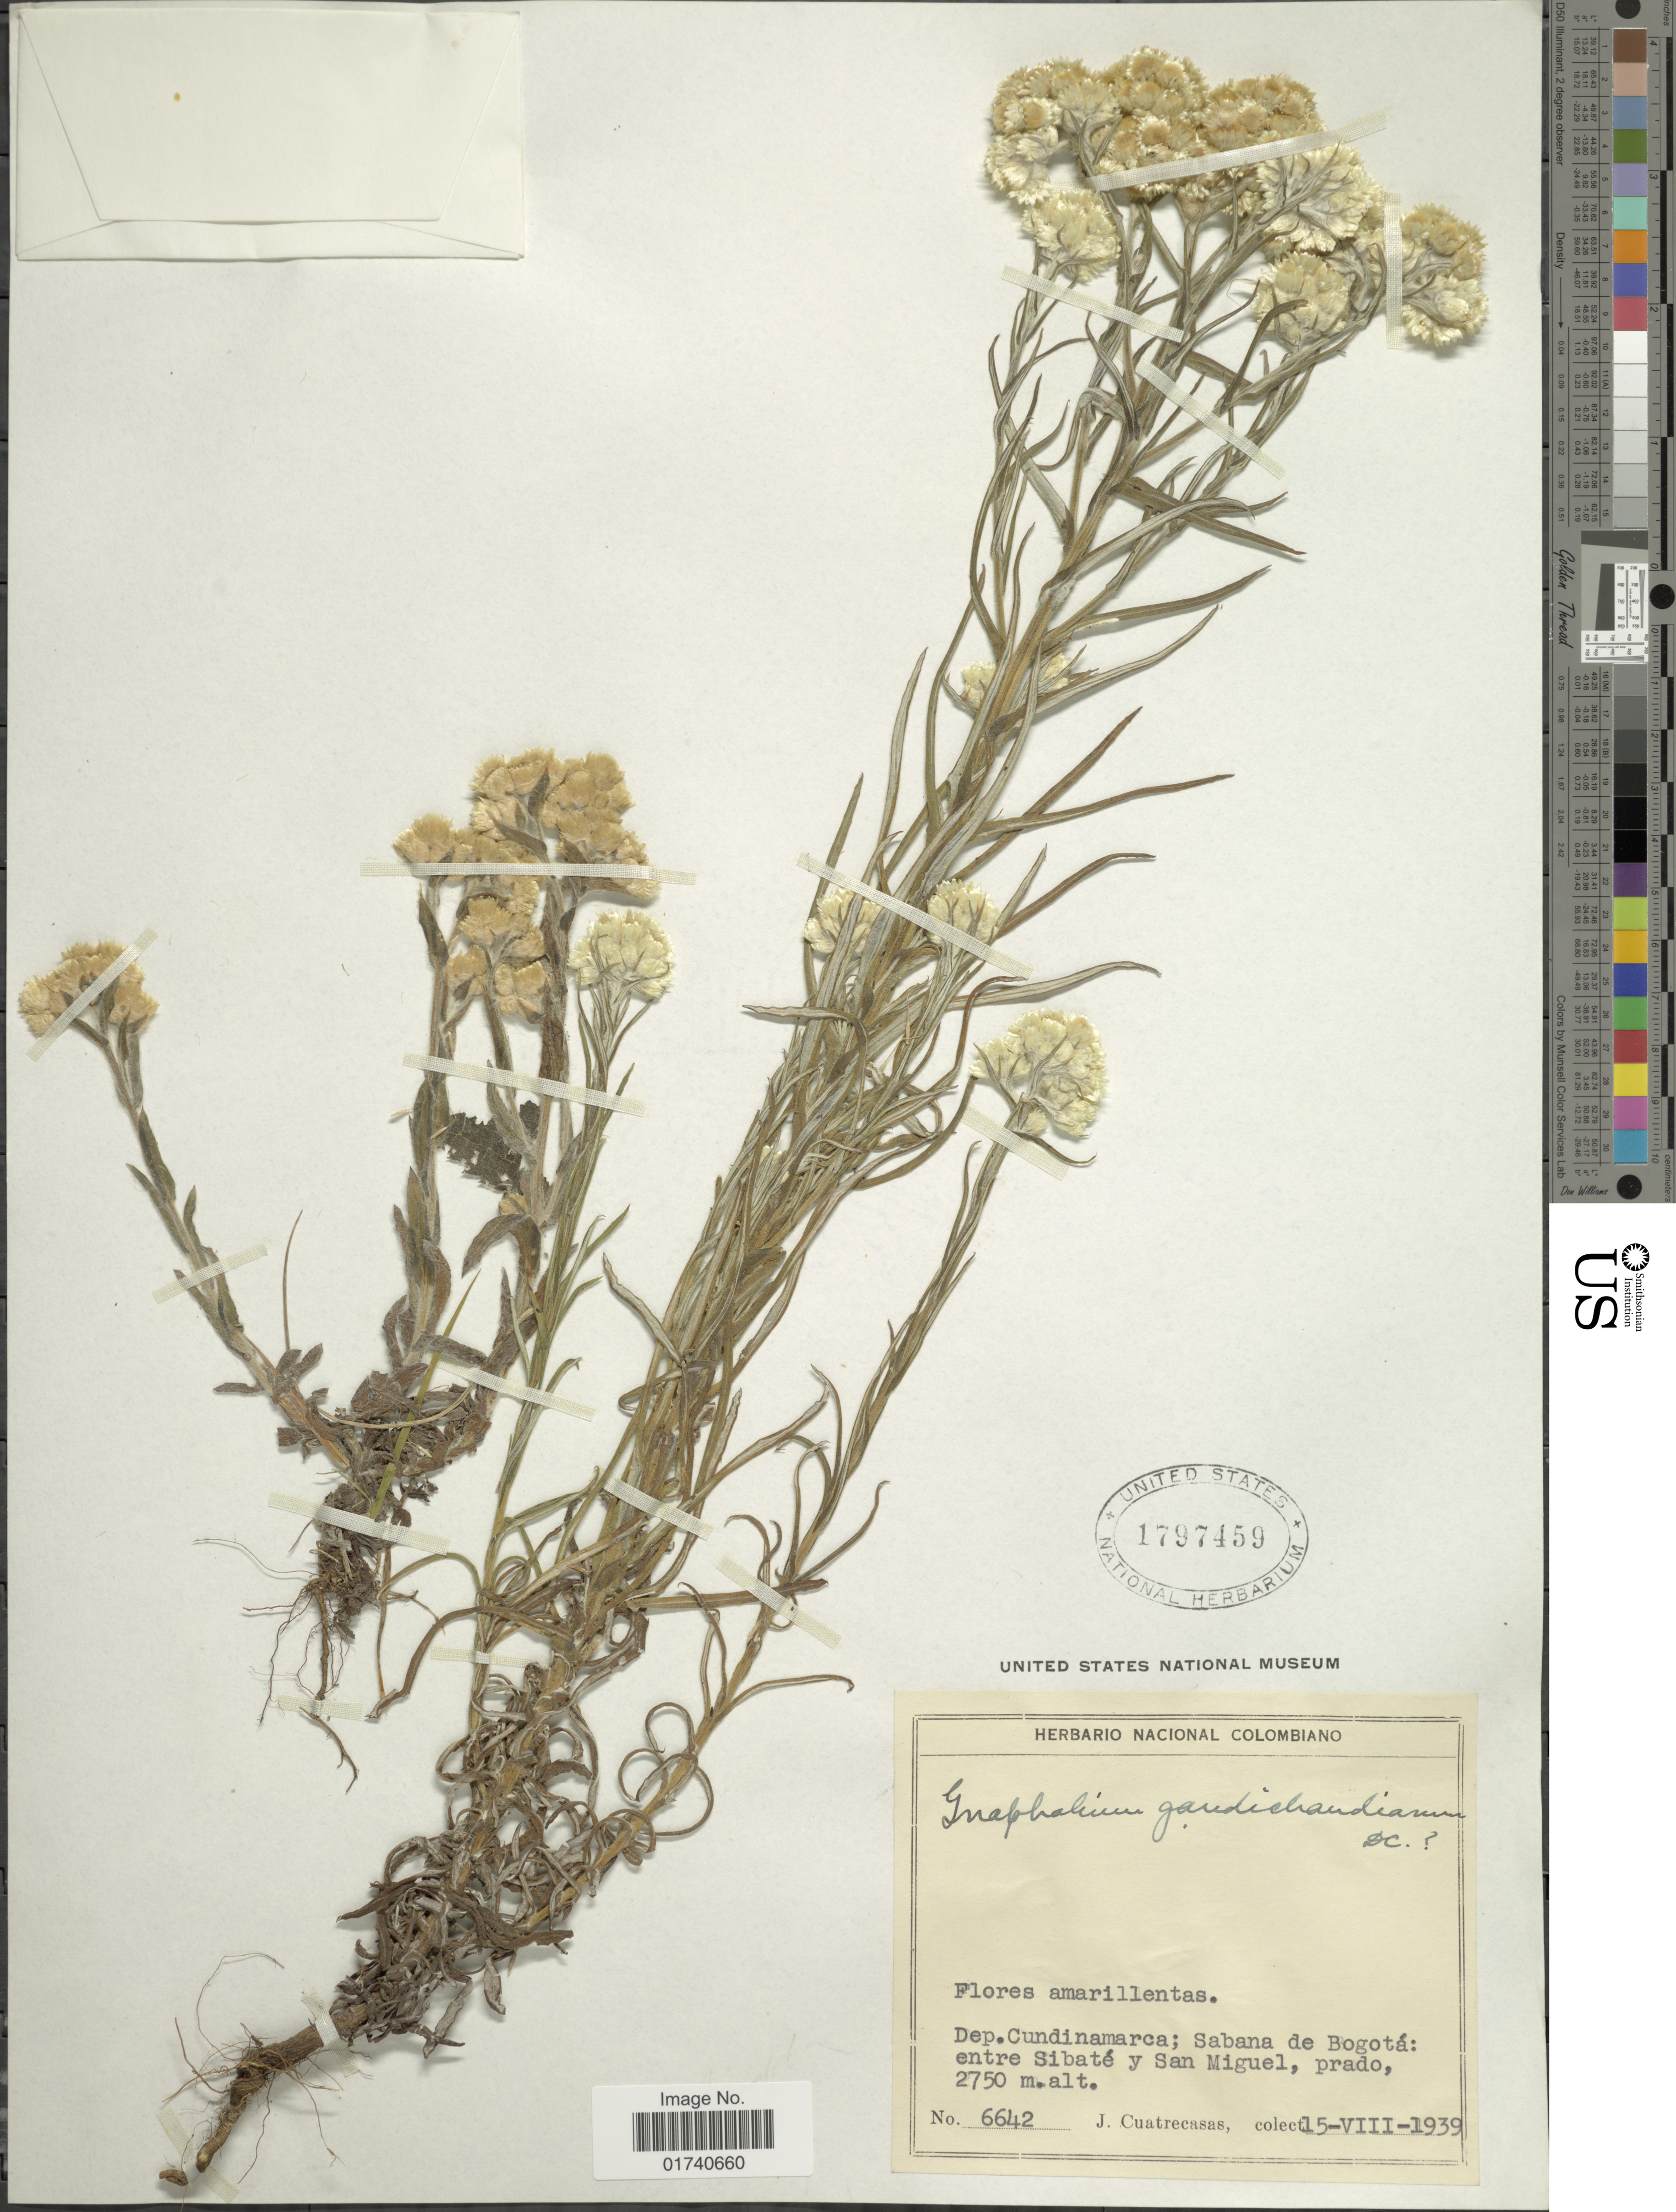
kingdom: Plantae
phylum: Tracheophyta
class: Magnoliopsida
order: Asterales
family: Asteraceae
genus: Pseudognaphalium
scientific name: Pseudognaphalium viscosum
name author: (Kunth) Anderb.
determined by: Nesom, Guy L.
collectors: J. Cuatrecasas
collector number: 6642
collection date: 1939-08-15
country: Colombia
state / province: Cundinamarca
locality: Dep. Cundinamarca; Sabana de Bogota: entre Sibate y San Miguel, prado.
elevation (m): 2750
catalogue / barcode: US 1797459